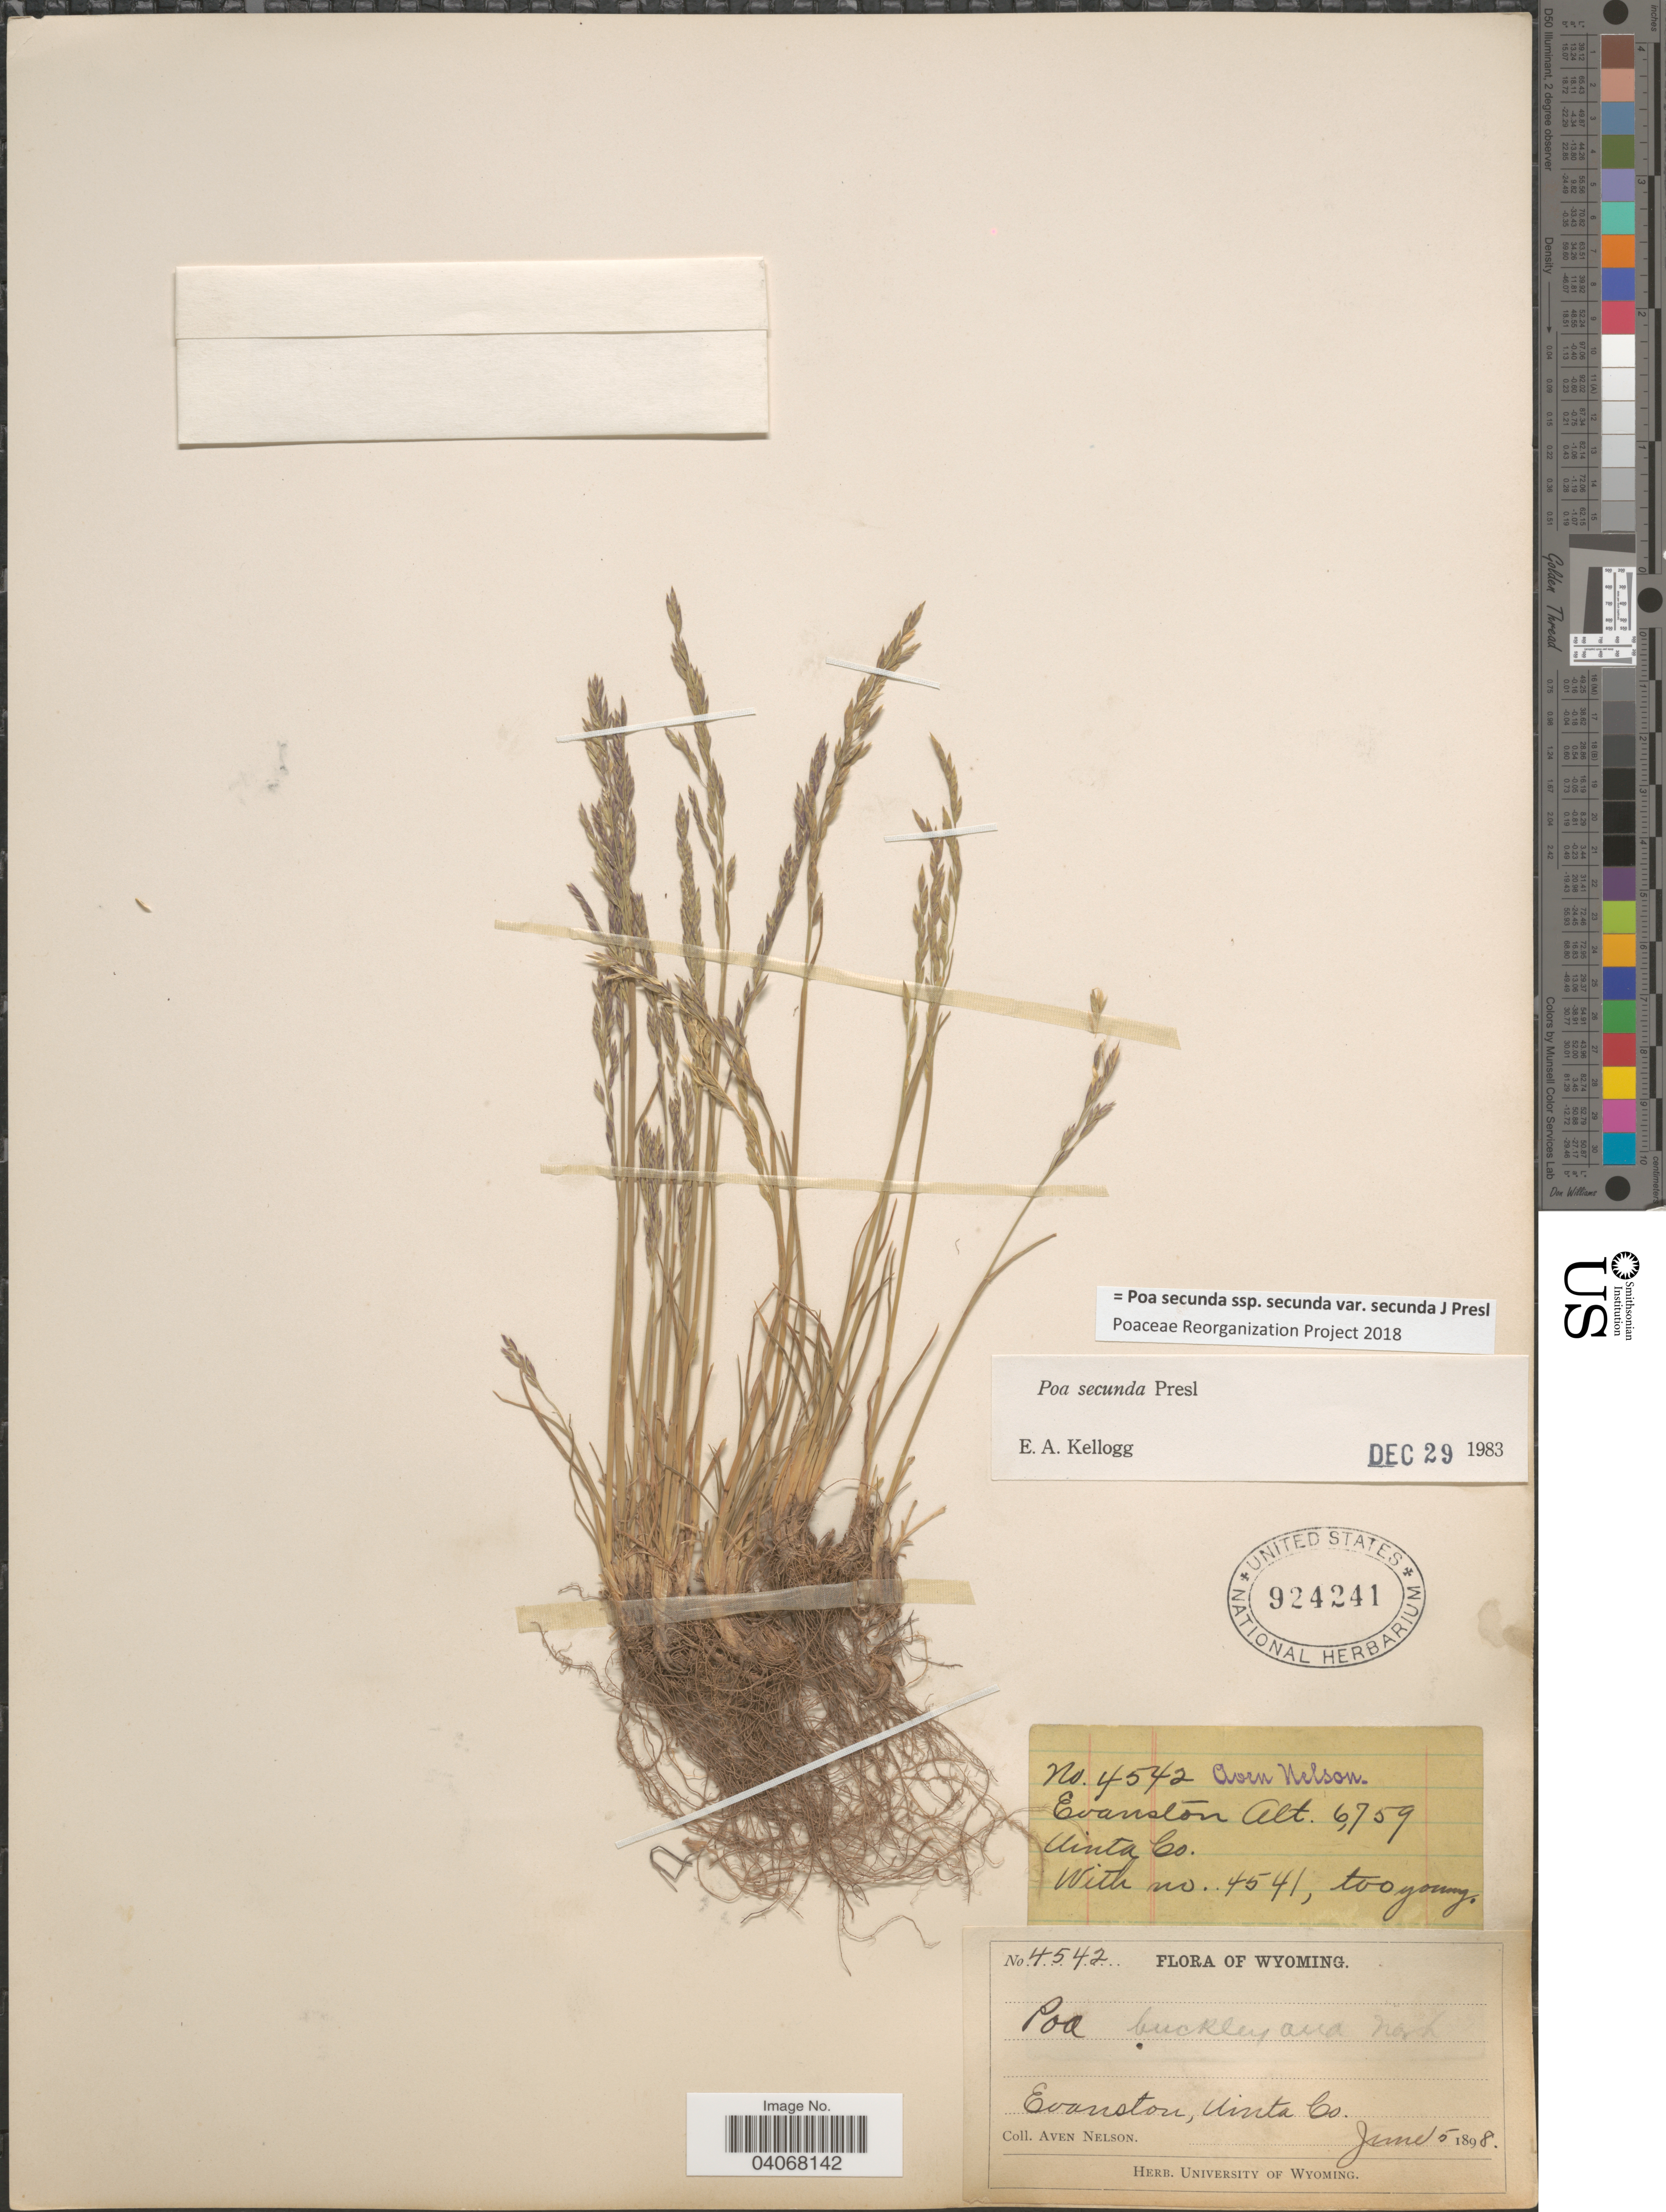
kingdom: Plantae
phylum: Tracheophyta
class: Liliopsida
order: Poales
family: Poaceae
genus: Poa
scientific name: Poa secunda subsp. secunda var. secunda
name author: J. Presl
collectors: A. Nelson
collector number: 4542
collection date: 1898-06-05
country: United States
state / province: Wyoming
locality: Evanston, Uinta Co.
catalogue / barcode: US 924241